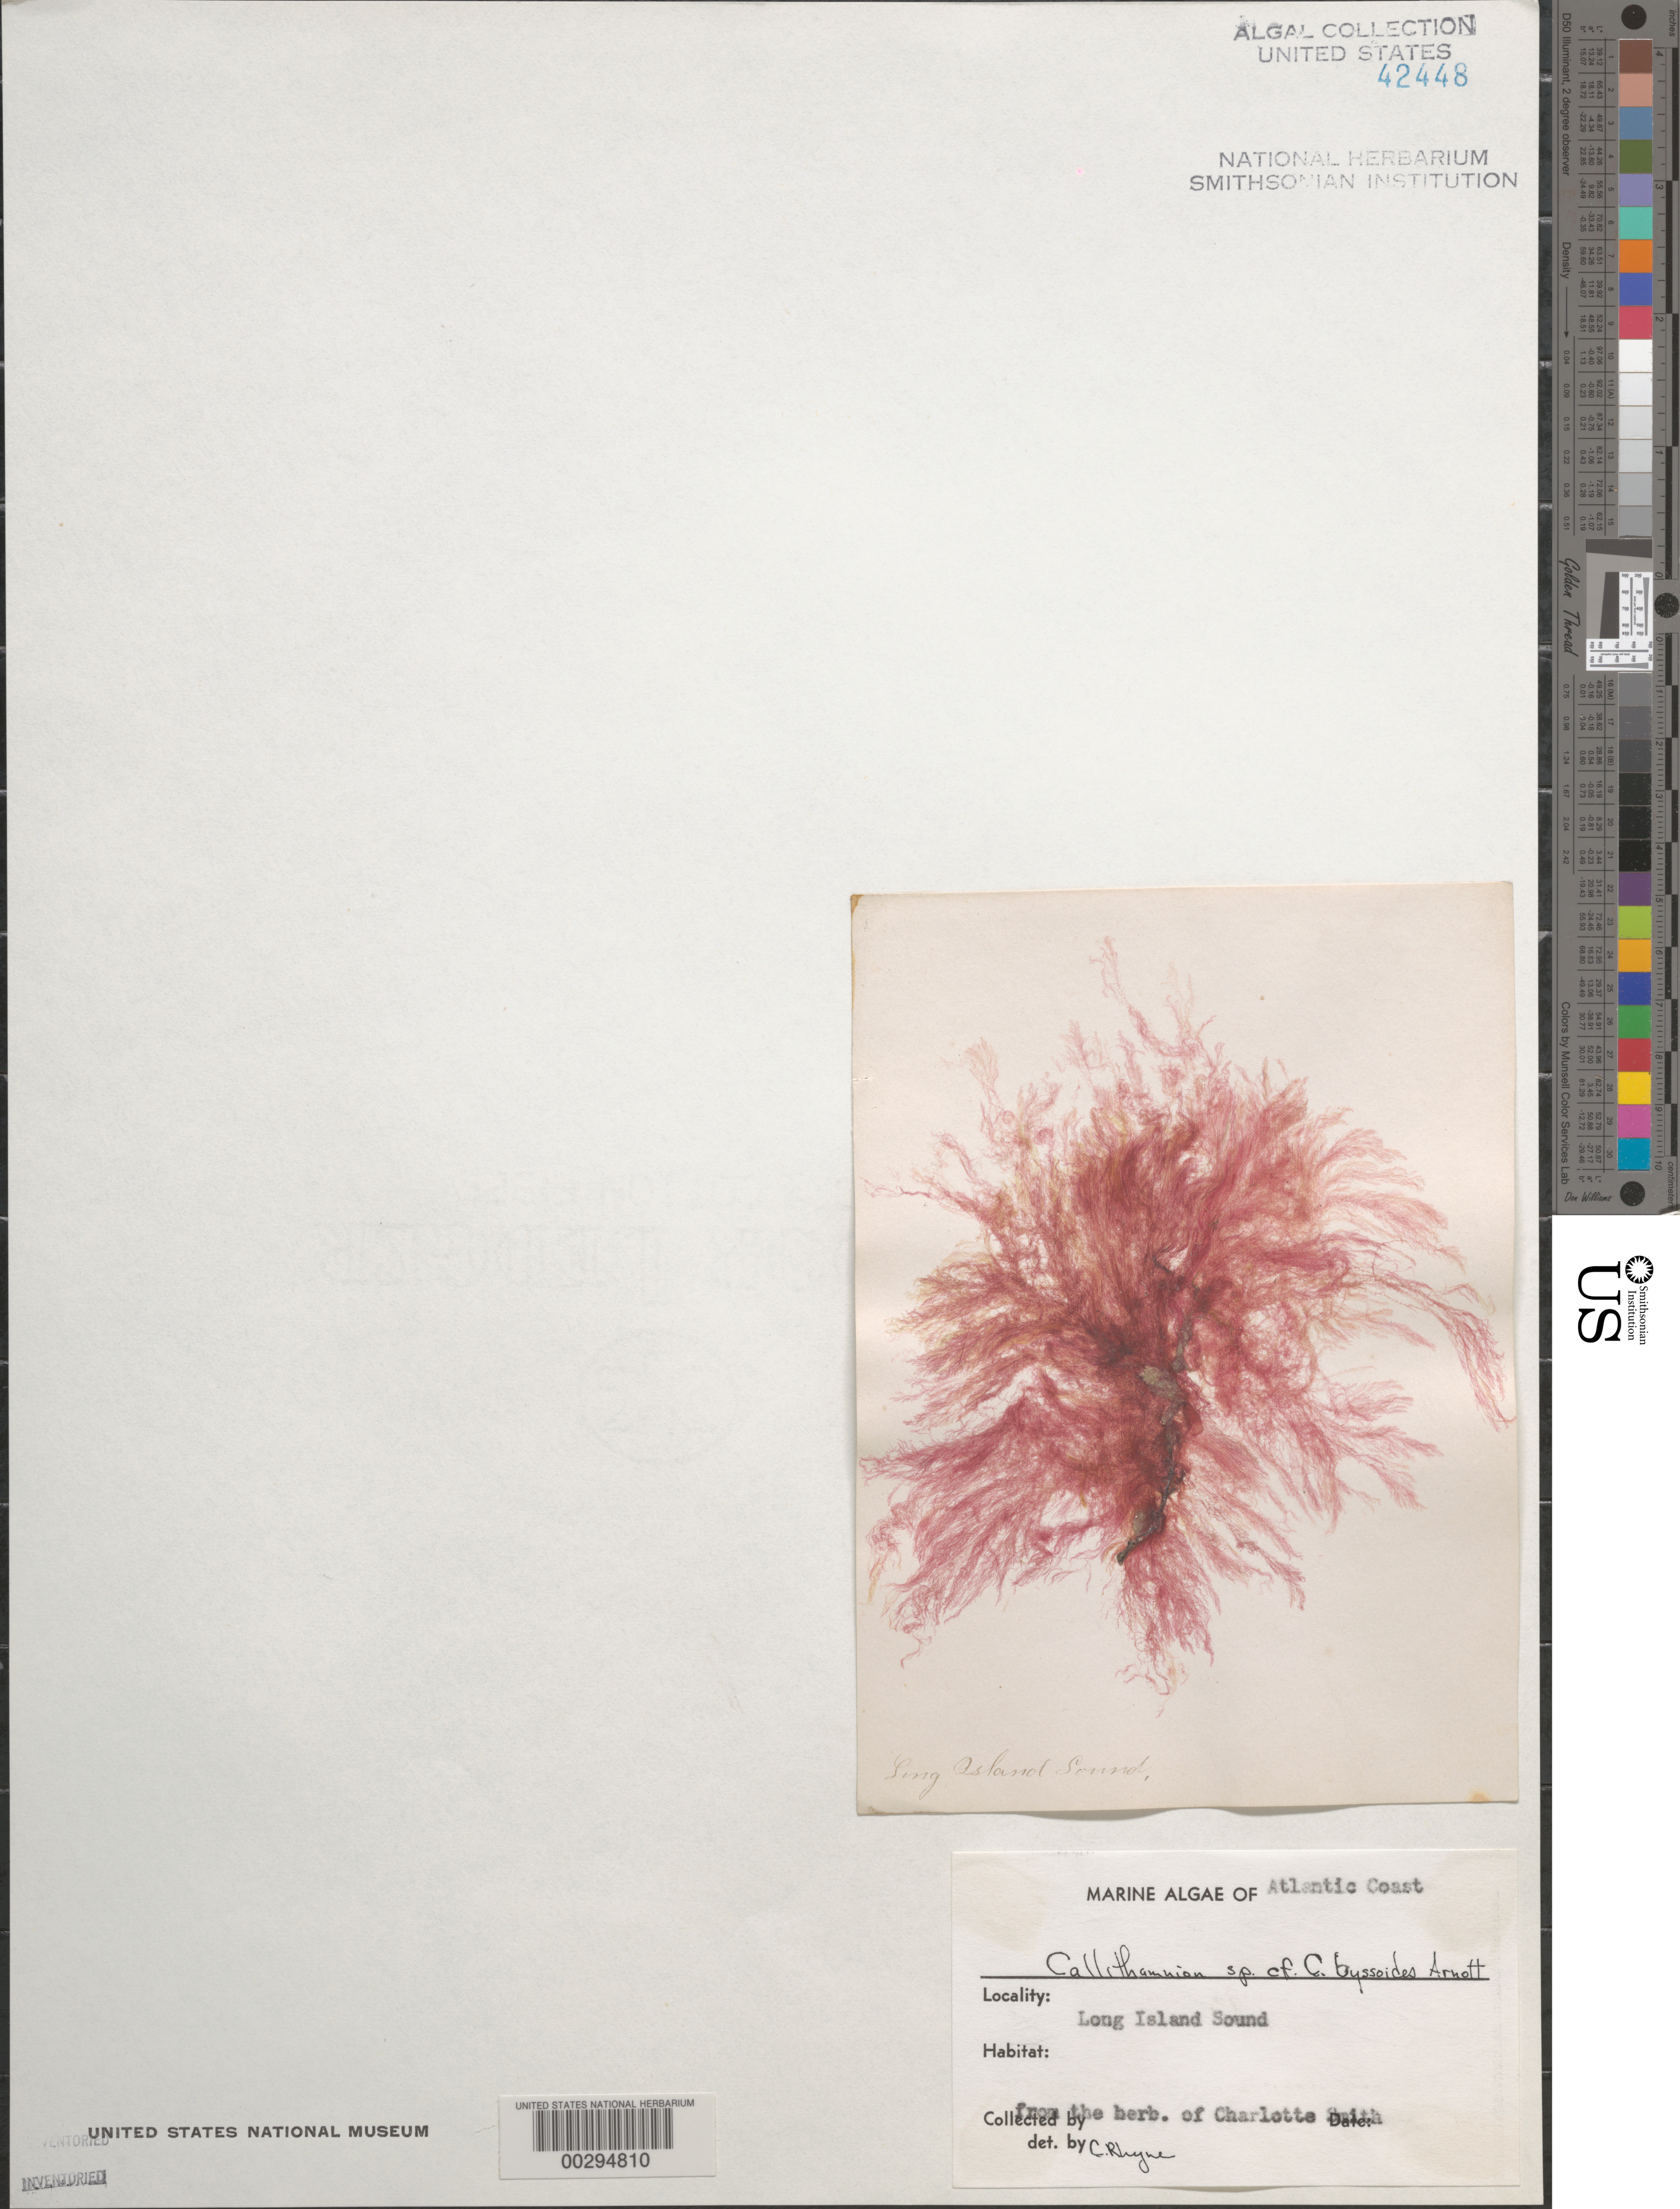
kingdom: Plantae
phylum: Rhodophyta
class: Florideophyceae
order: Ceramiales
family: Callithamniaceae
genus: Aglaothamnion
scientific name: Aglaothamnion tenuissimum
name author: (Bonnem.) Feldm.-Maz.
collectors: Charlotte Smith (herbarium)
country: United States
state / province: Connecticut / New York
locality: Long Island Sound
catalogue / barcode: US 42448